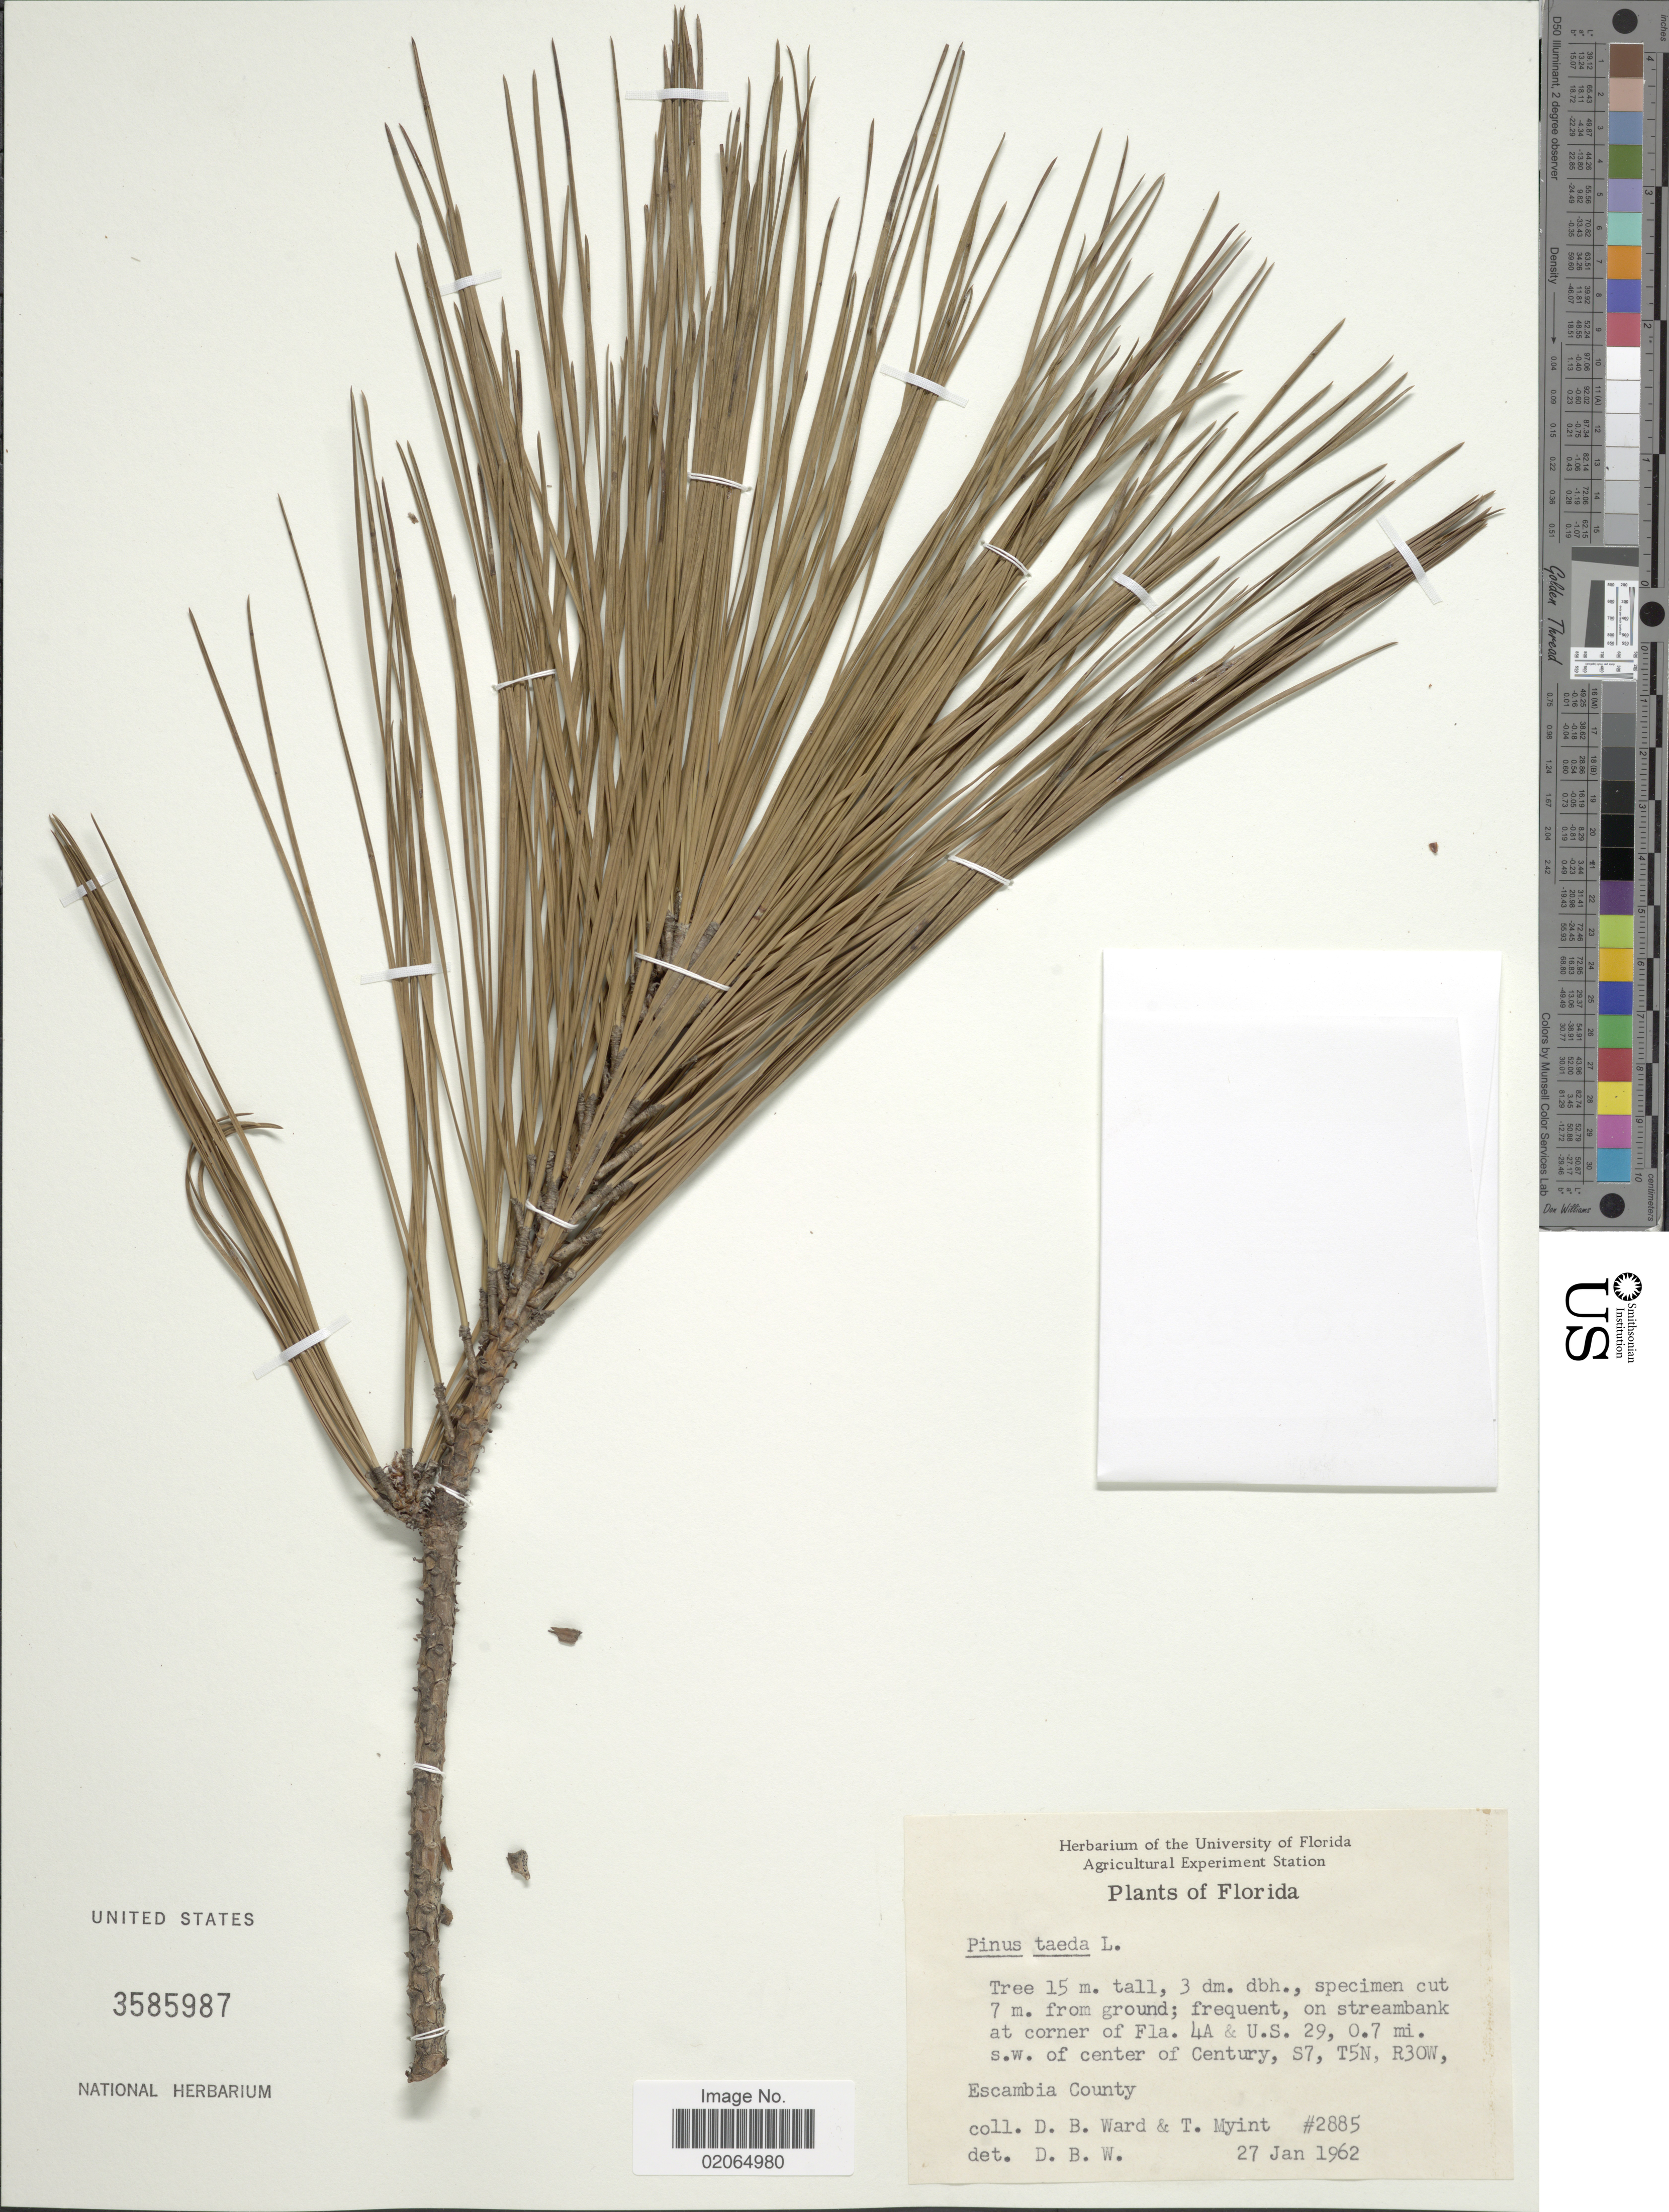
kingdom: Plantae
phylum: Tracheophyta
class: Pinopsida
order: Pinales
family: Pinaceae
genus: Pinus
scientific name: Pinus taeda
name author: L.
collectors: D. B. Ward & T. Myint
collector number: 2885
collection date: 1962-01-27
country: United States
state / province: Florida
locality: On streambank at corner of Fla. 4A & US 29, 0.7 mi. s.w. of center of Century, S7, T5N, R30W, Escambia County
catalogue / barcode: US 3585987